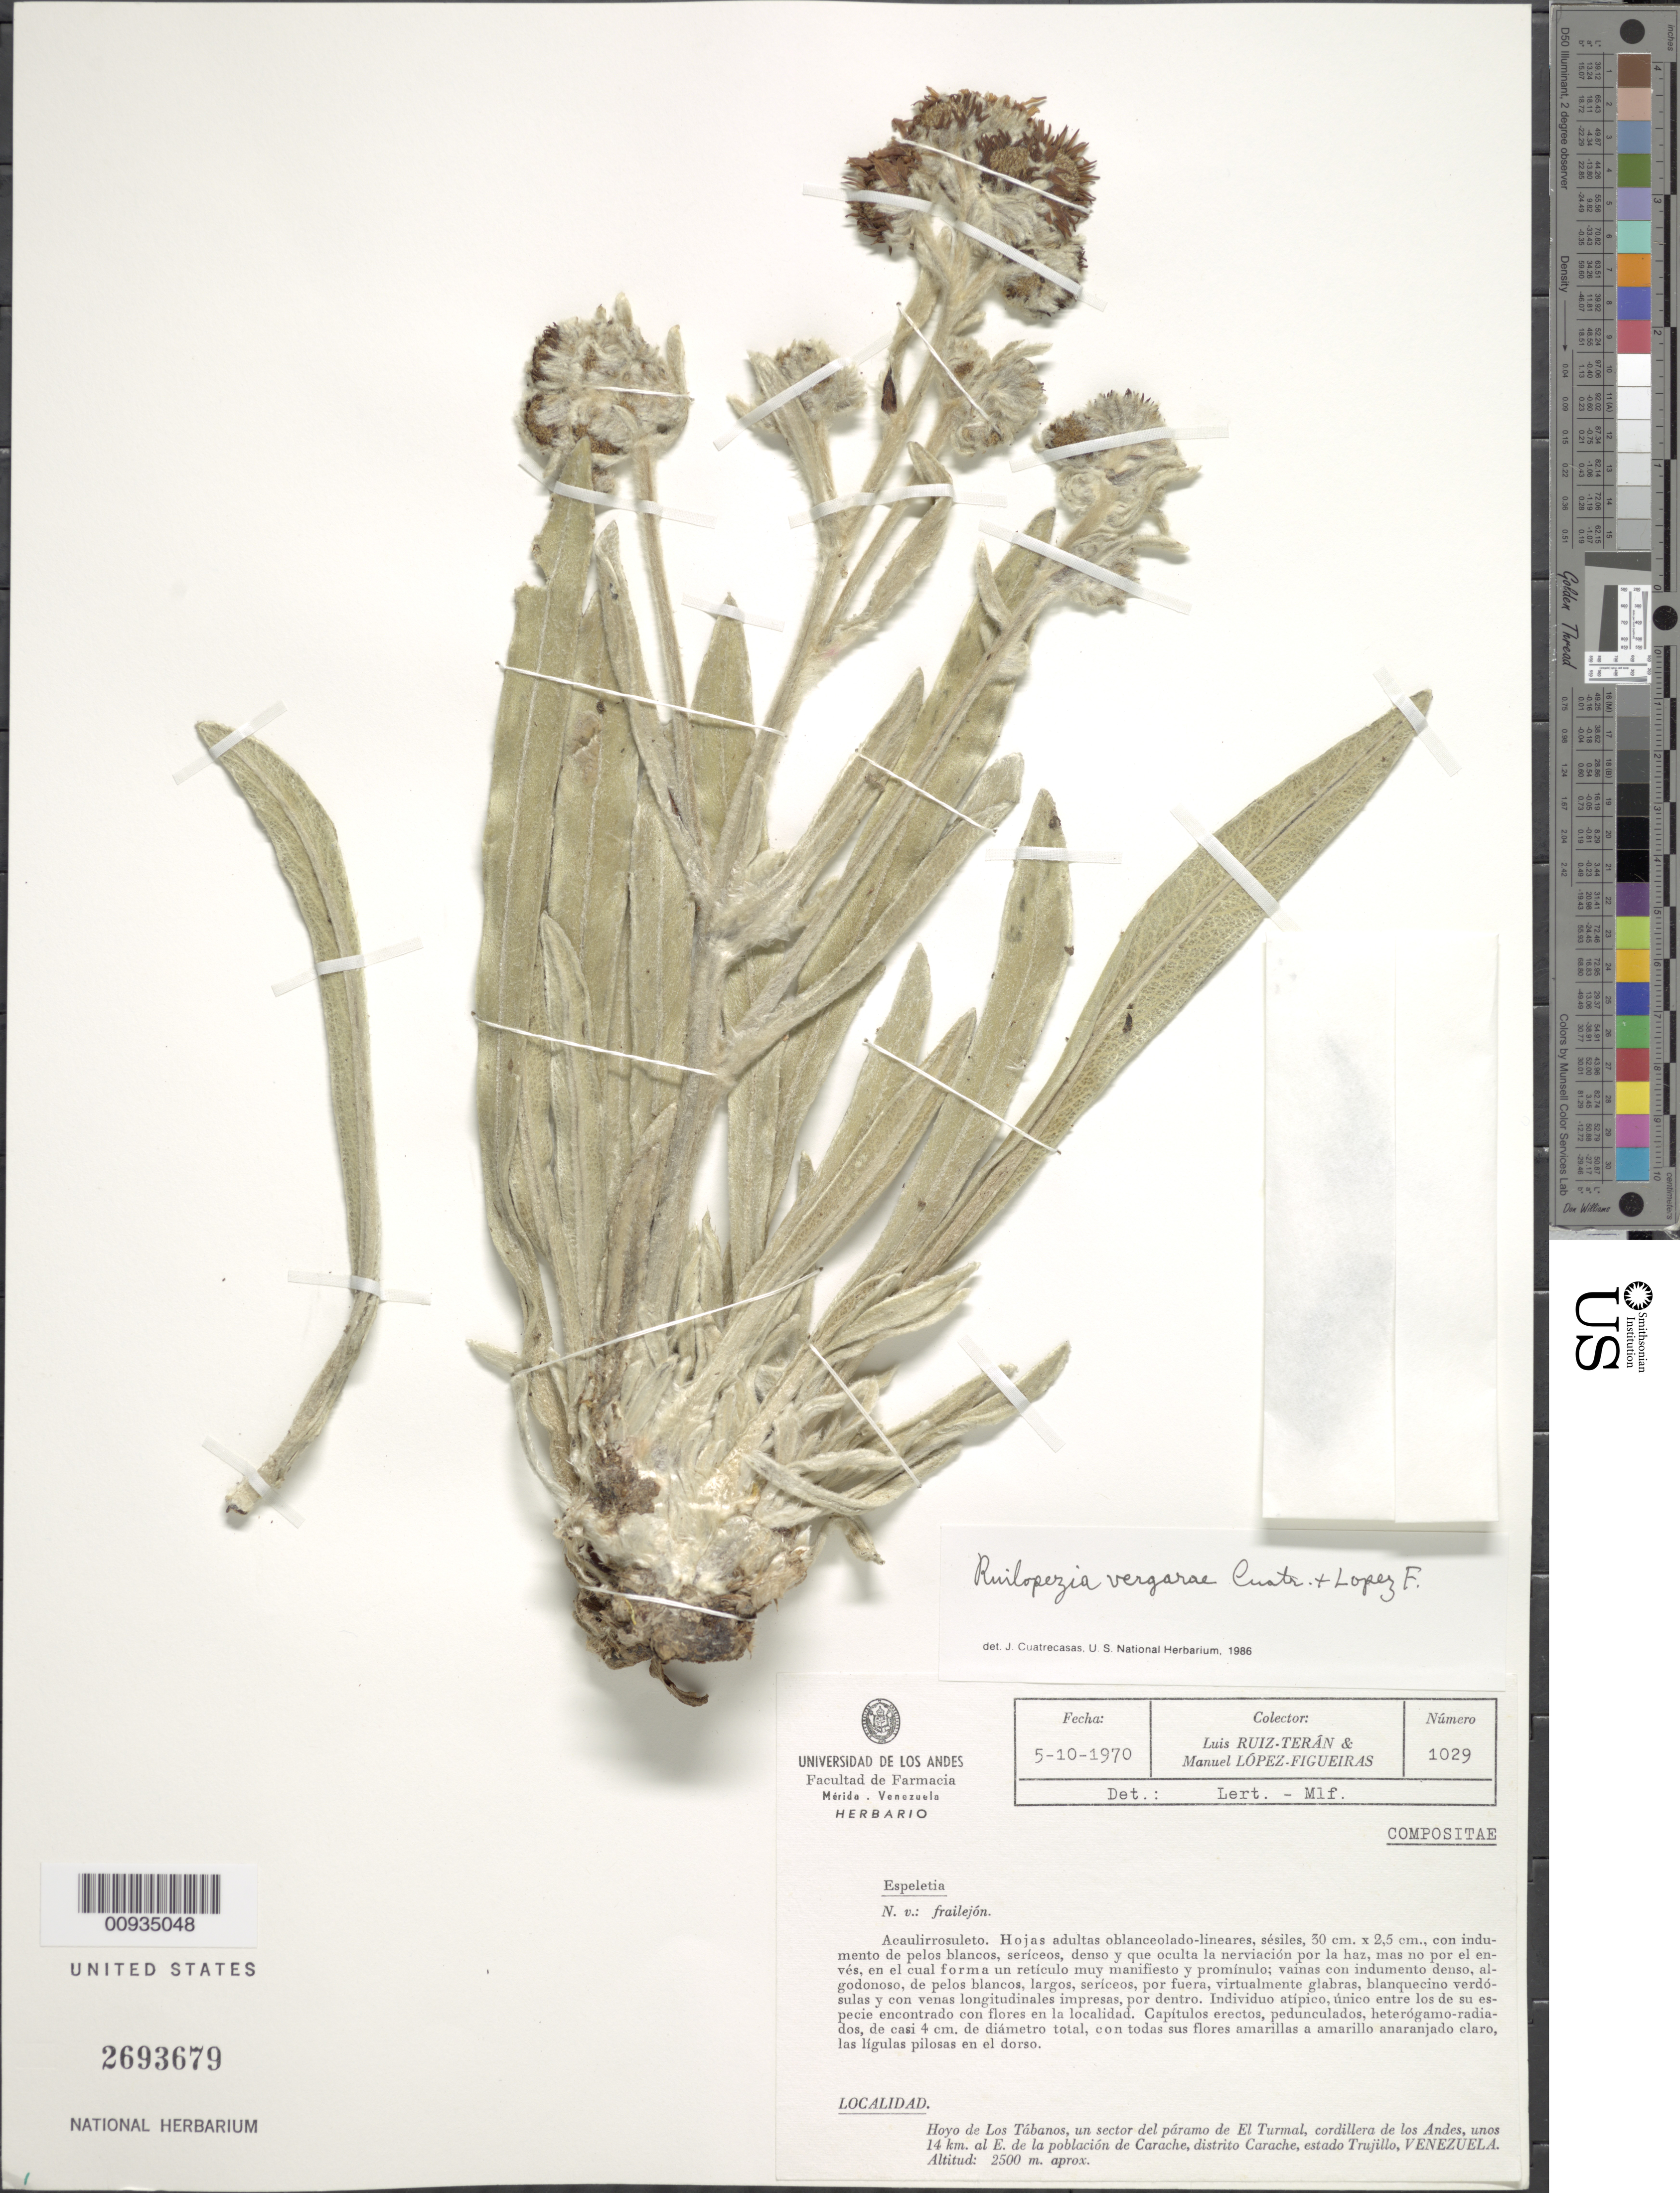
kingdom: Plantae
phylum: Tracheophyta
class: Magnoliopsida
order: Asterales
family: Asteraceae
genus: Ruilopezia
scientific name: Ruilopezia vergarae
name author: Cuatrec. & López Fig.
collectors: L. Teran & M. López Figueiras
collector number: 1029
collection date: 1970-10-05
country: Venezuela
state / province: Trujillo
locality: Hoyo de Los Tabanos, un sector del paramo de El Turmal, Cordillera de Los Andes, unos 14 km al E de la poblacion de Carache, Distrito Carache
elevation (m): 2500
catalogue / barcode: US 2693679